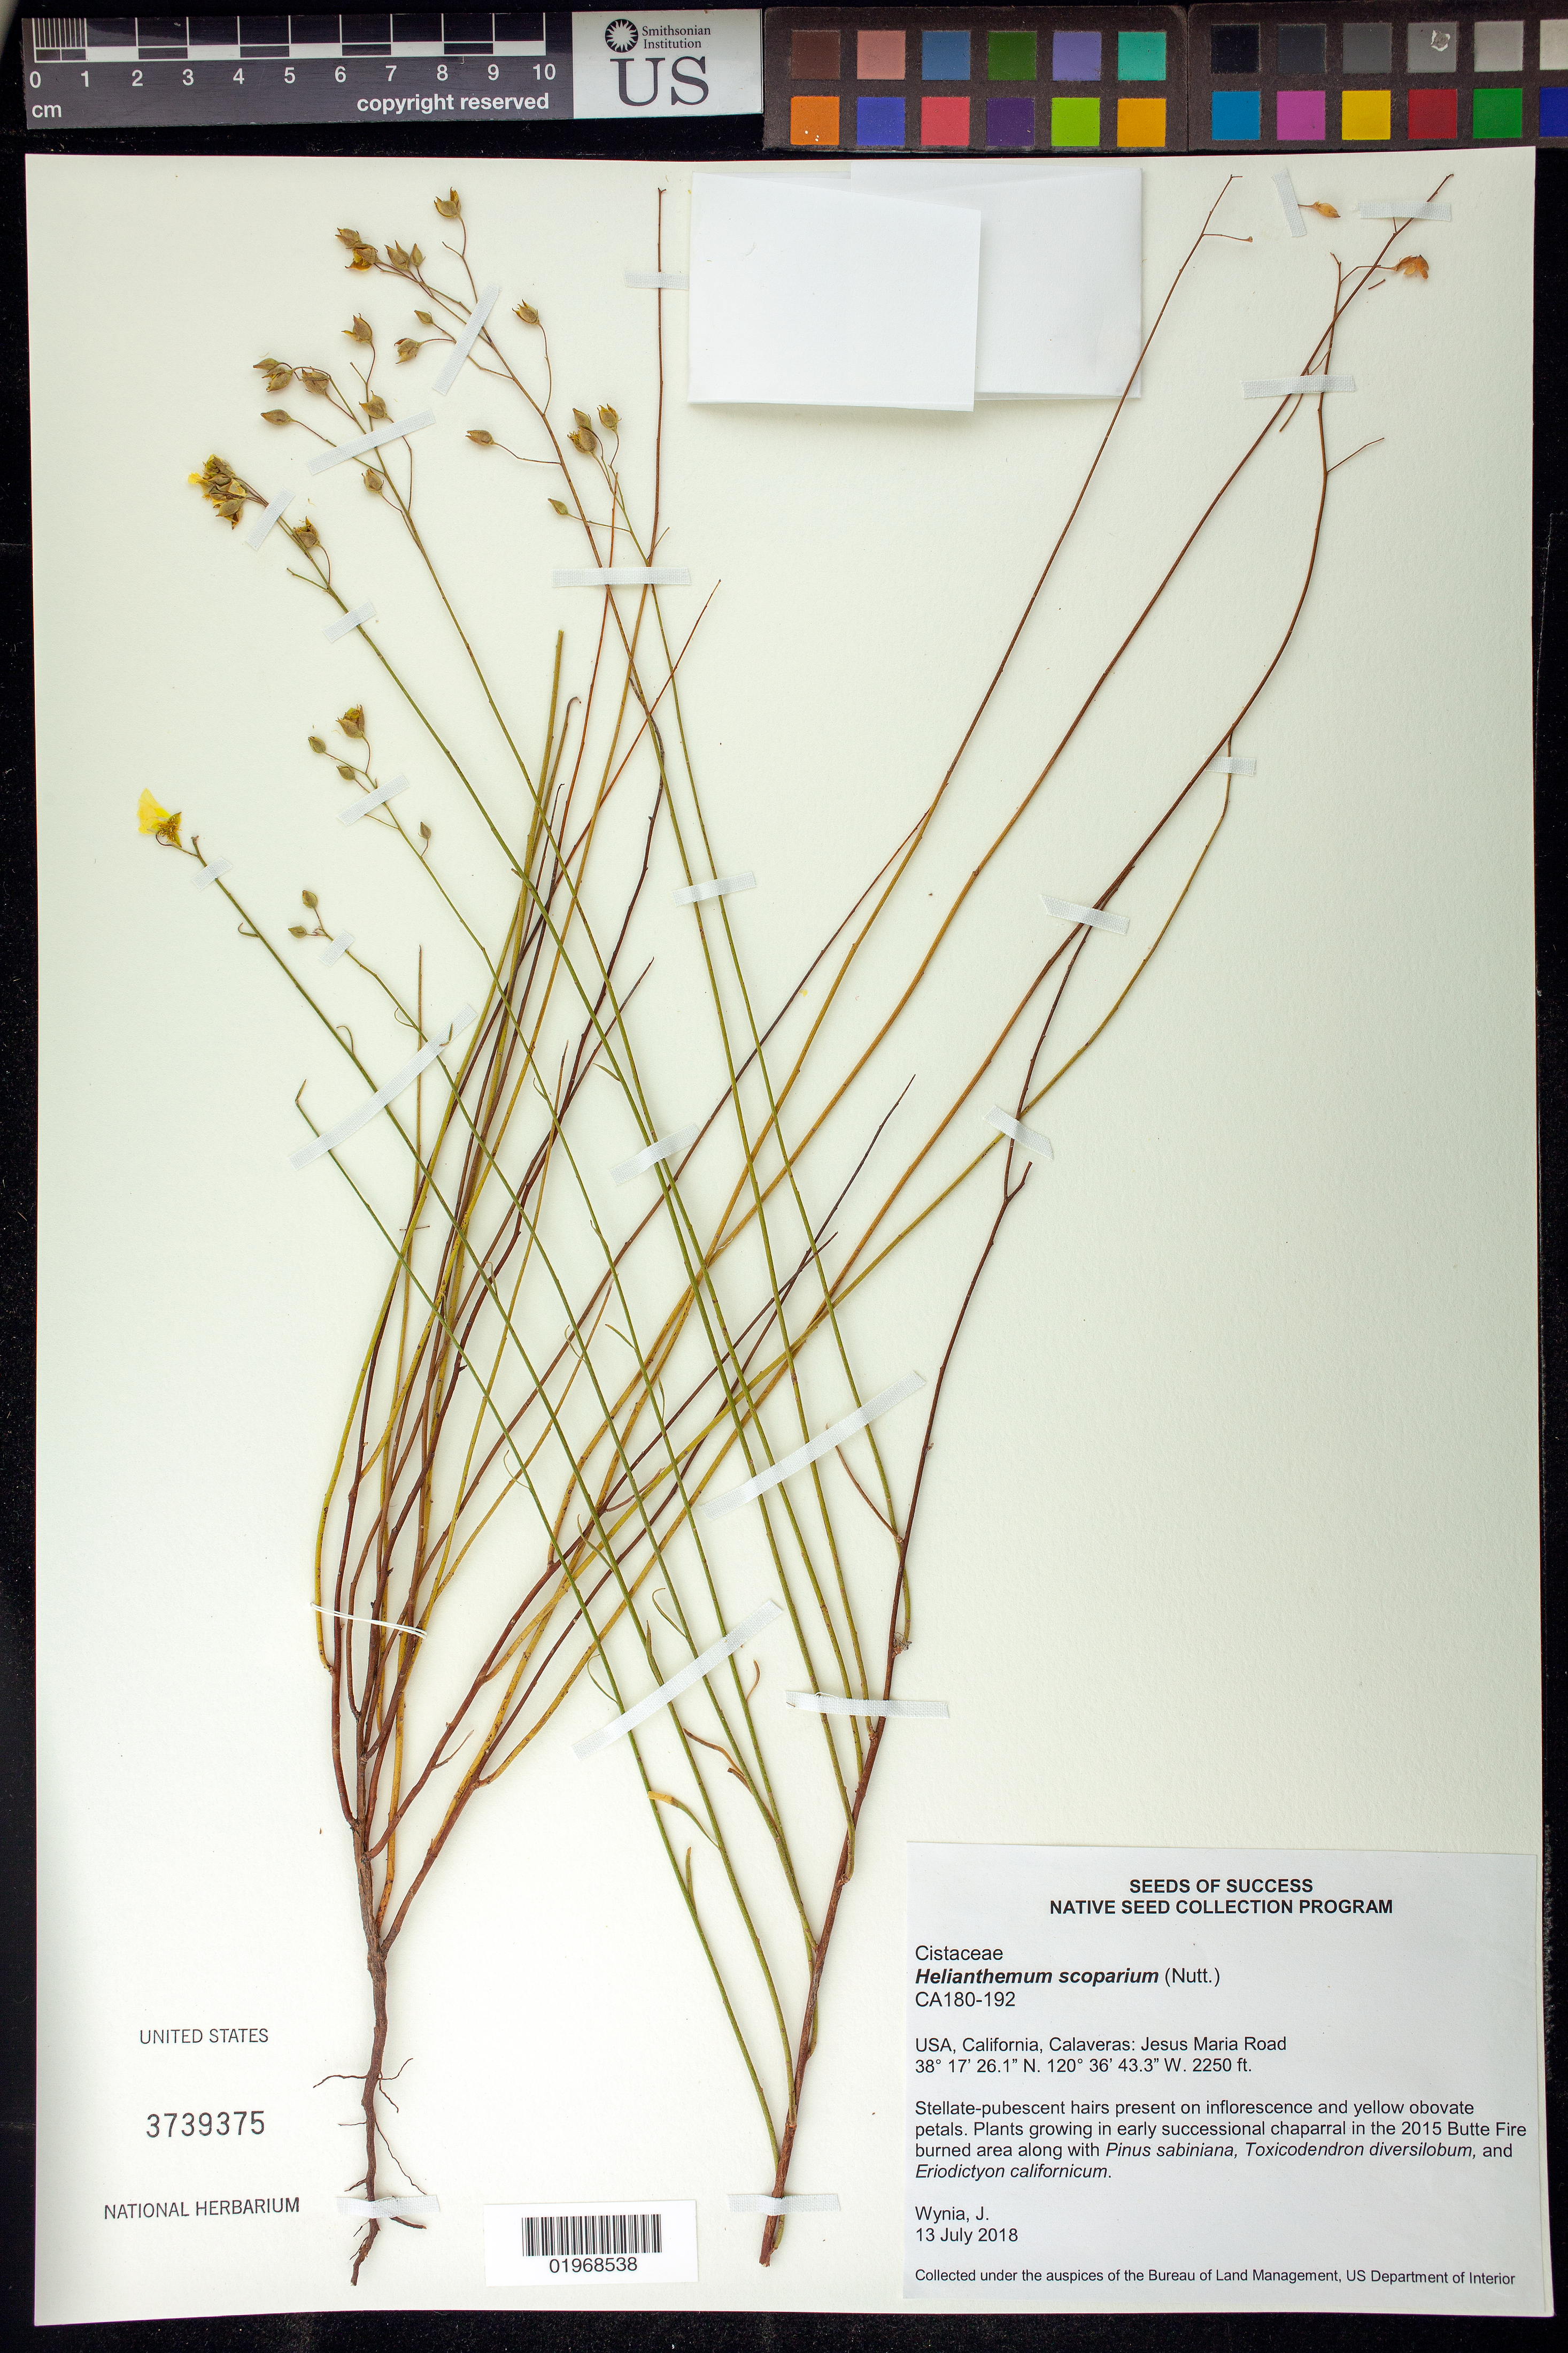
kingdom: Plantae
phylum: Tracheophyta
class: Magnoliopsida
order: Malvales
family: Cistaceae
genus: Helianthemum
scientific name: Helianthemum scoparium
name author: Nutt. ex Torr. & A. Gray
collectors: J. Wynia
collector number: CA180-192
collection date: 2018-07-13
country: United States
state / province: California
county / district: Calaveras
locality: Jesus Maria Road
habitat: Chaparral, buened area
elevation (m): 686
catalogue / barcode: US 3739375